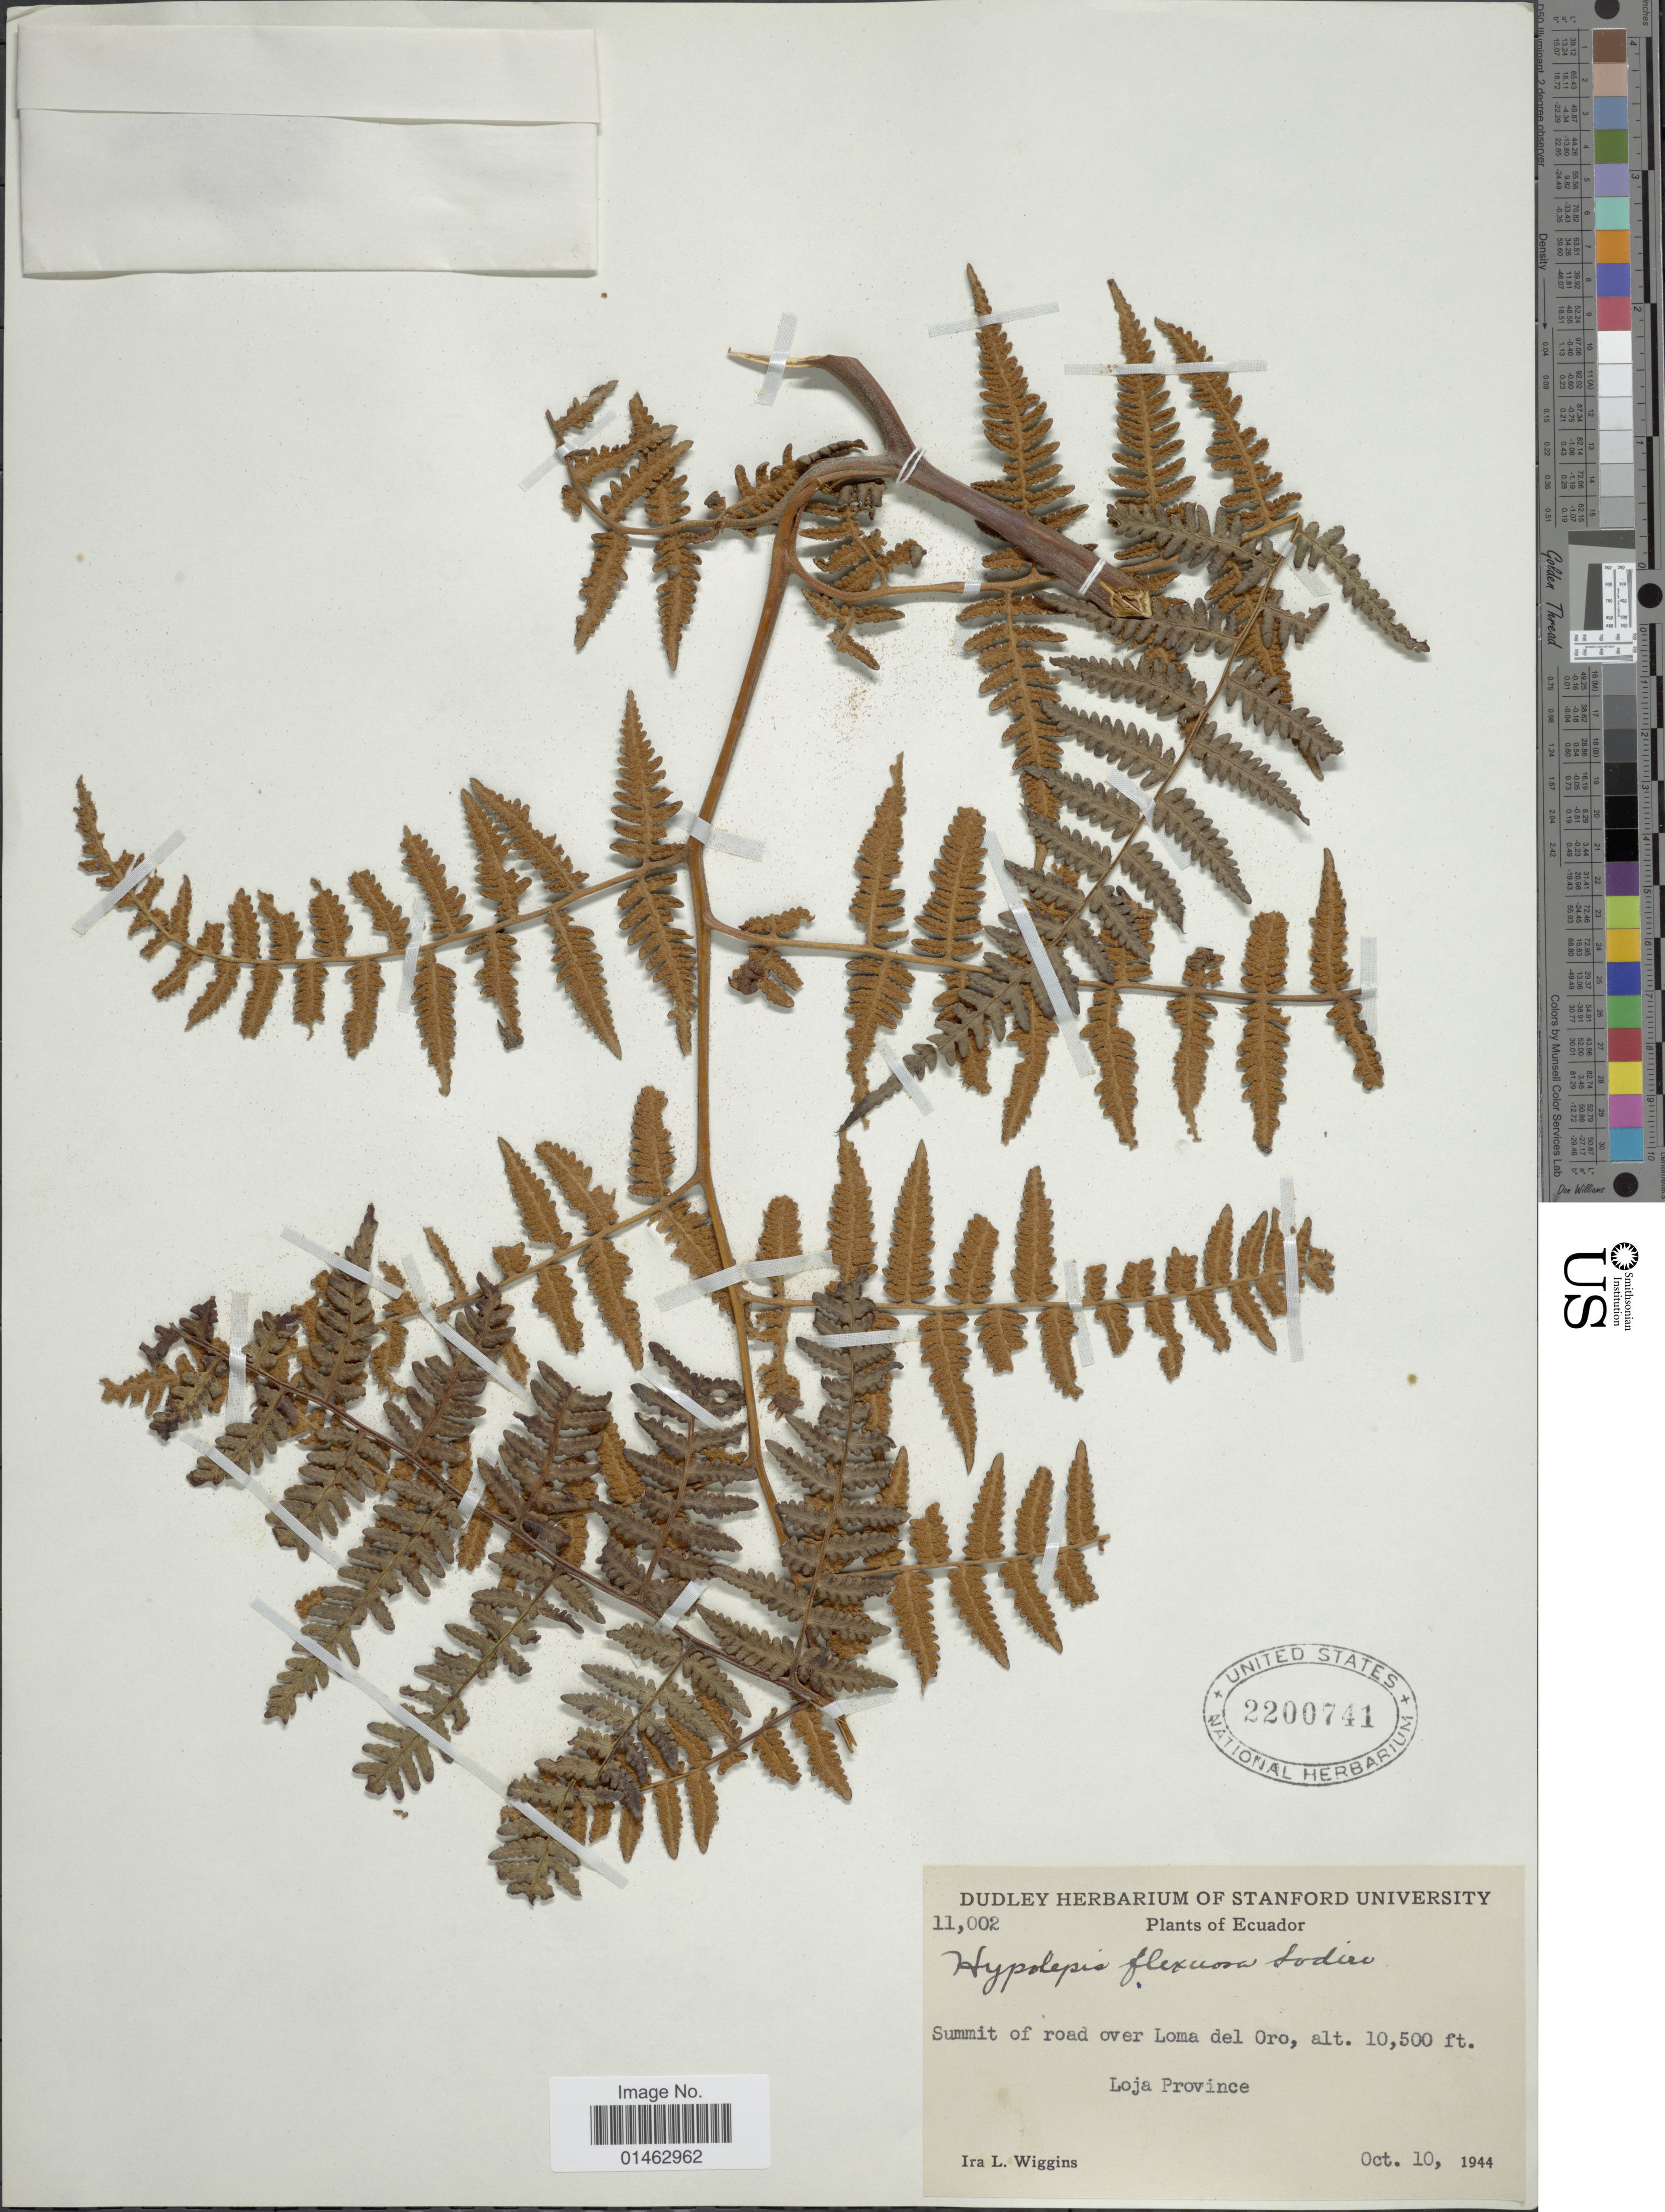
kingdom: Plantae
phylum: Tracheophyta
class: Polypodiopsida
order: Polypodiales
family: Dennstaedtiaceae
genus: Hypolepis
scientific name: Hypolepis bogotensis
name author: H. Karst.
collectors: I. L. Wiggins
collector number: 11002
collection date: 1944-10-10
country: Ecuador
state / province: Loja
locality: Summit of road over Loma del Oro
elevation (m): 3200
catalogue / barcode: US 220741